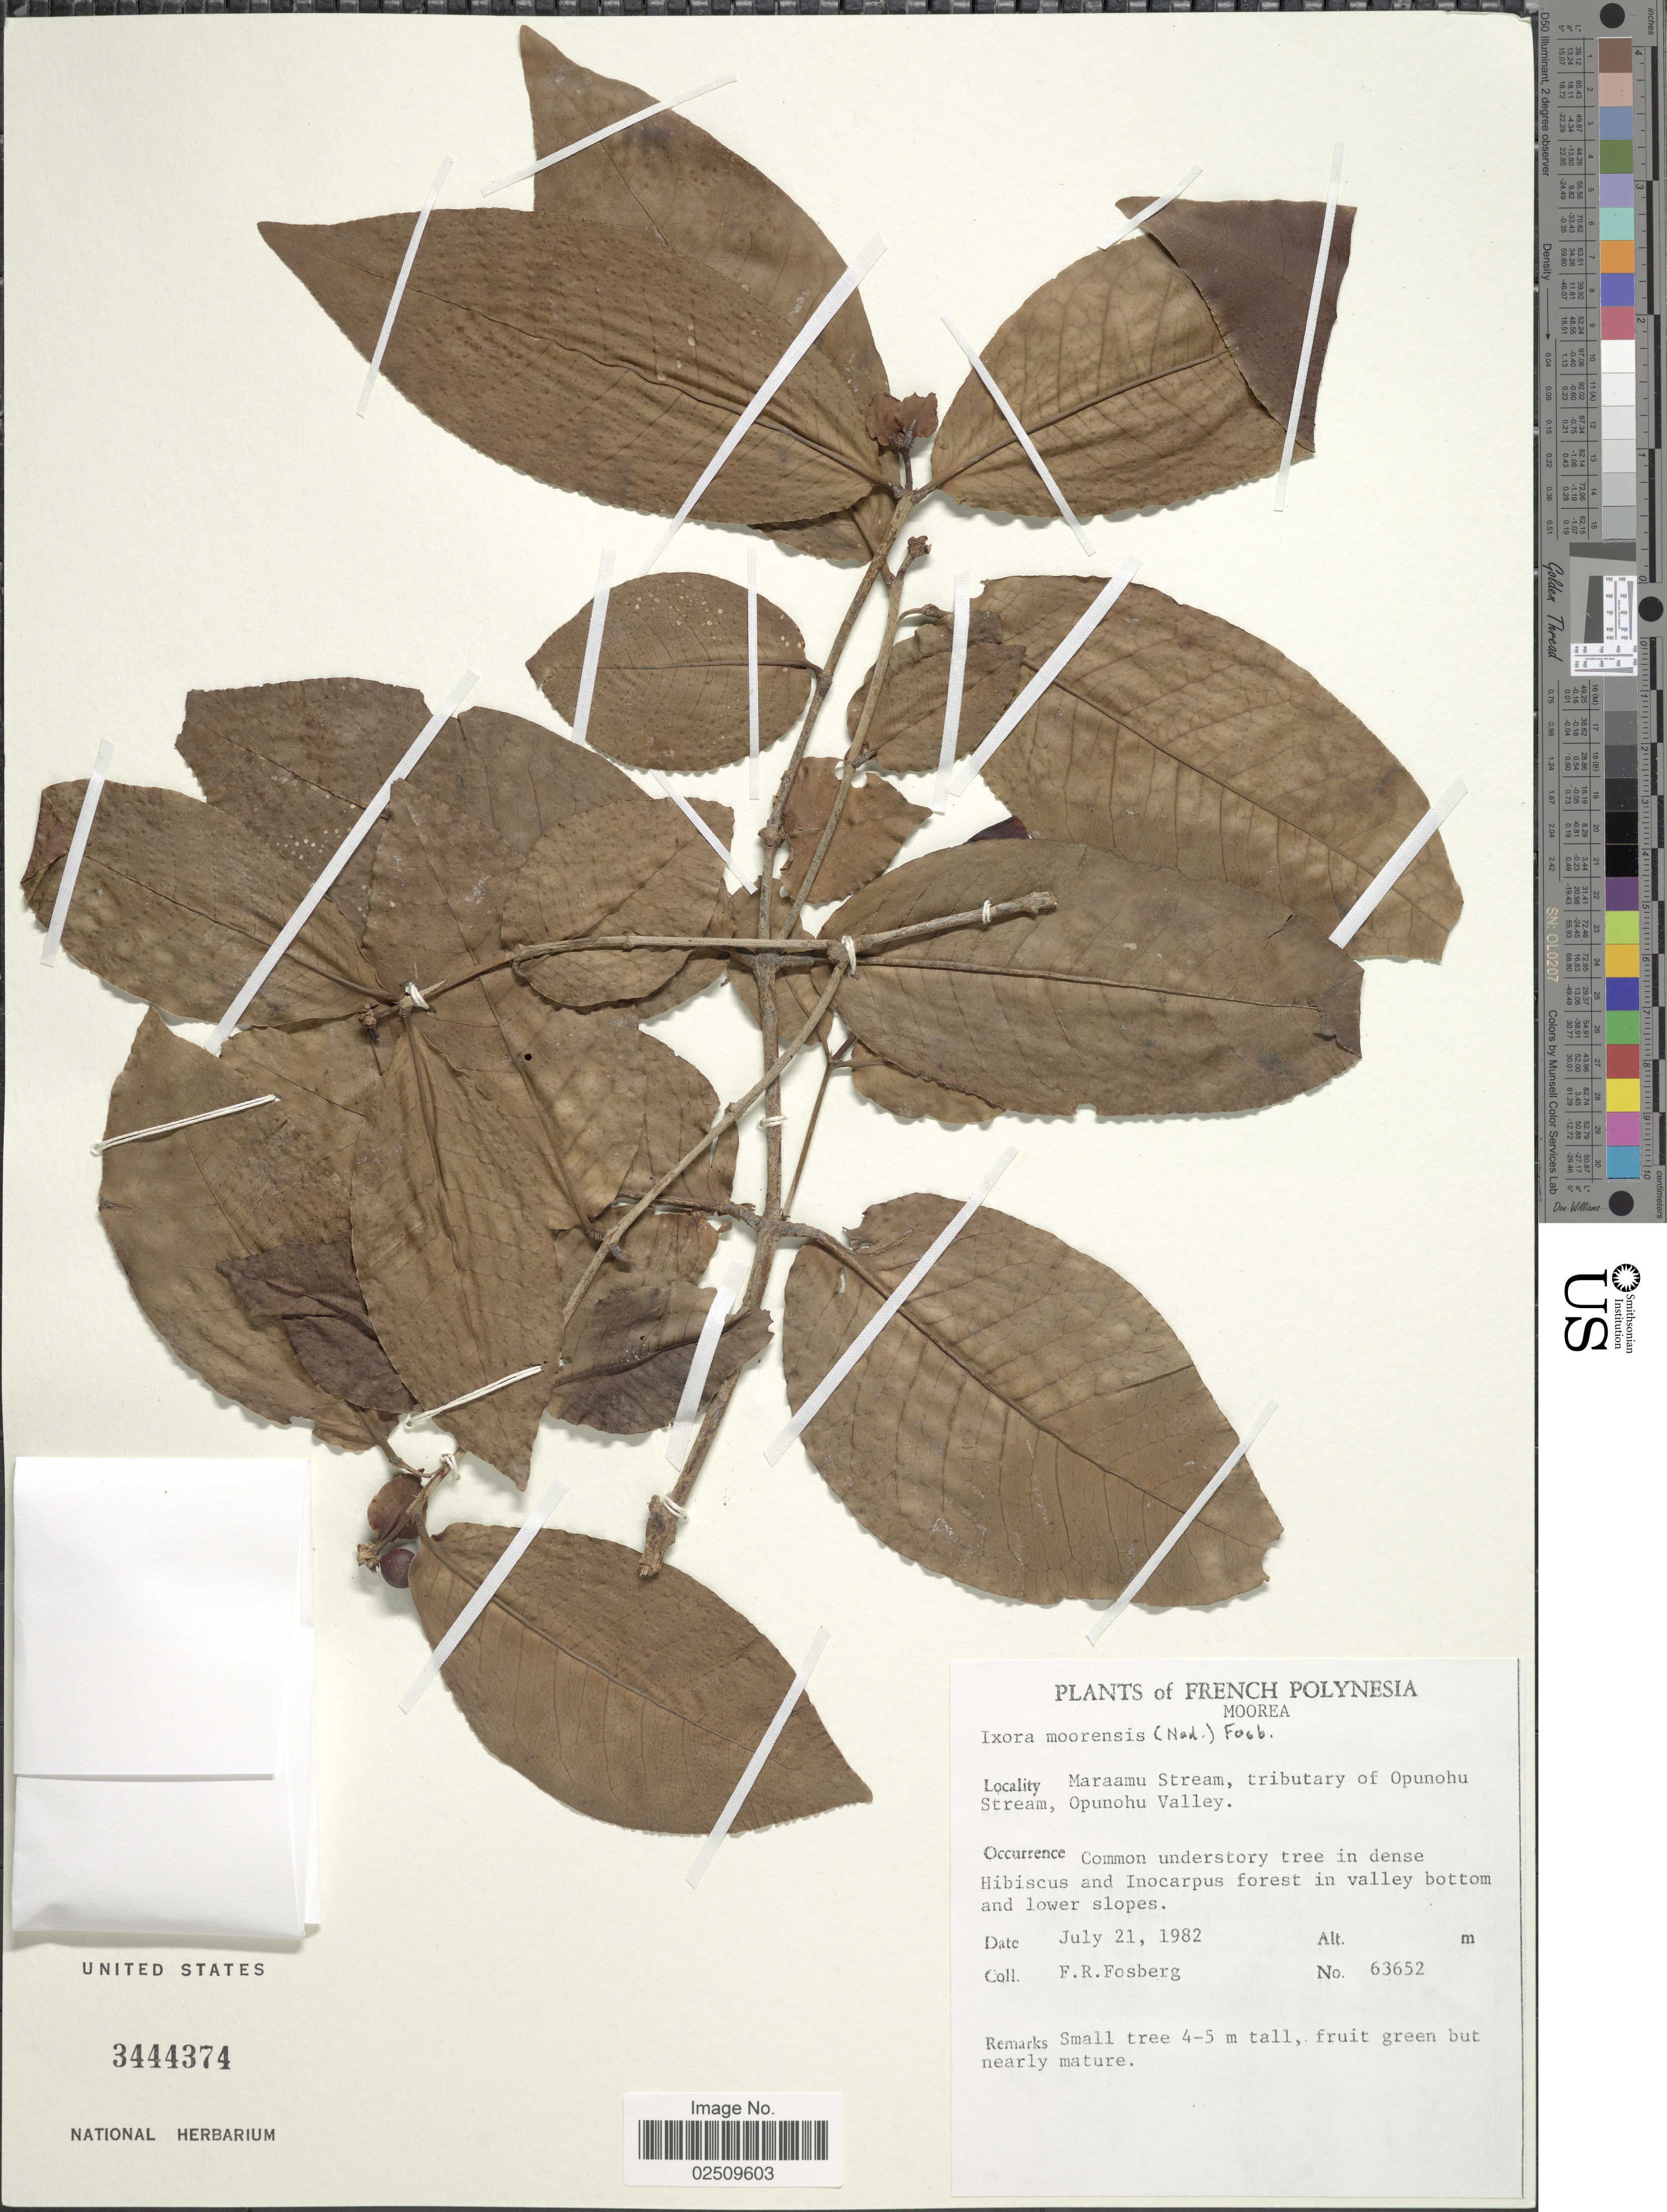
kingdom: Plantae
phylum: Tracheophyta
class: Magnoliopsida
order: Gentianales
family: Rubiaceae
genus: Ixora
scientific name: Ixora mooreensis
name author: (Nadeaud) Fosberg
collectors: F. R. Fosberg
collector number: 63652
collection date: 1982-07-21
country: French Polynesia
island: Moorea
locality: Moorea, Maraamu Stream, tributary of Opunohu Stream, Opunohu Valley, Common understory tree in dense hibiscus and Inocarpus forest in valley bottom and lower slopes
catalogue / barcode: US 3444374